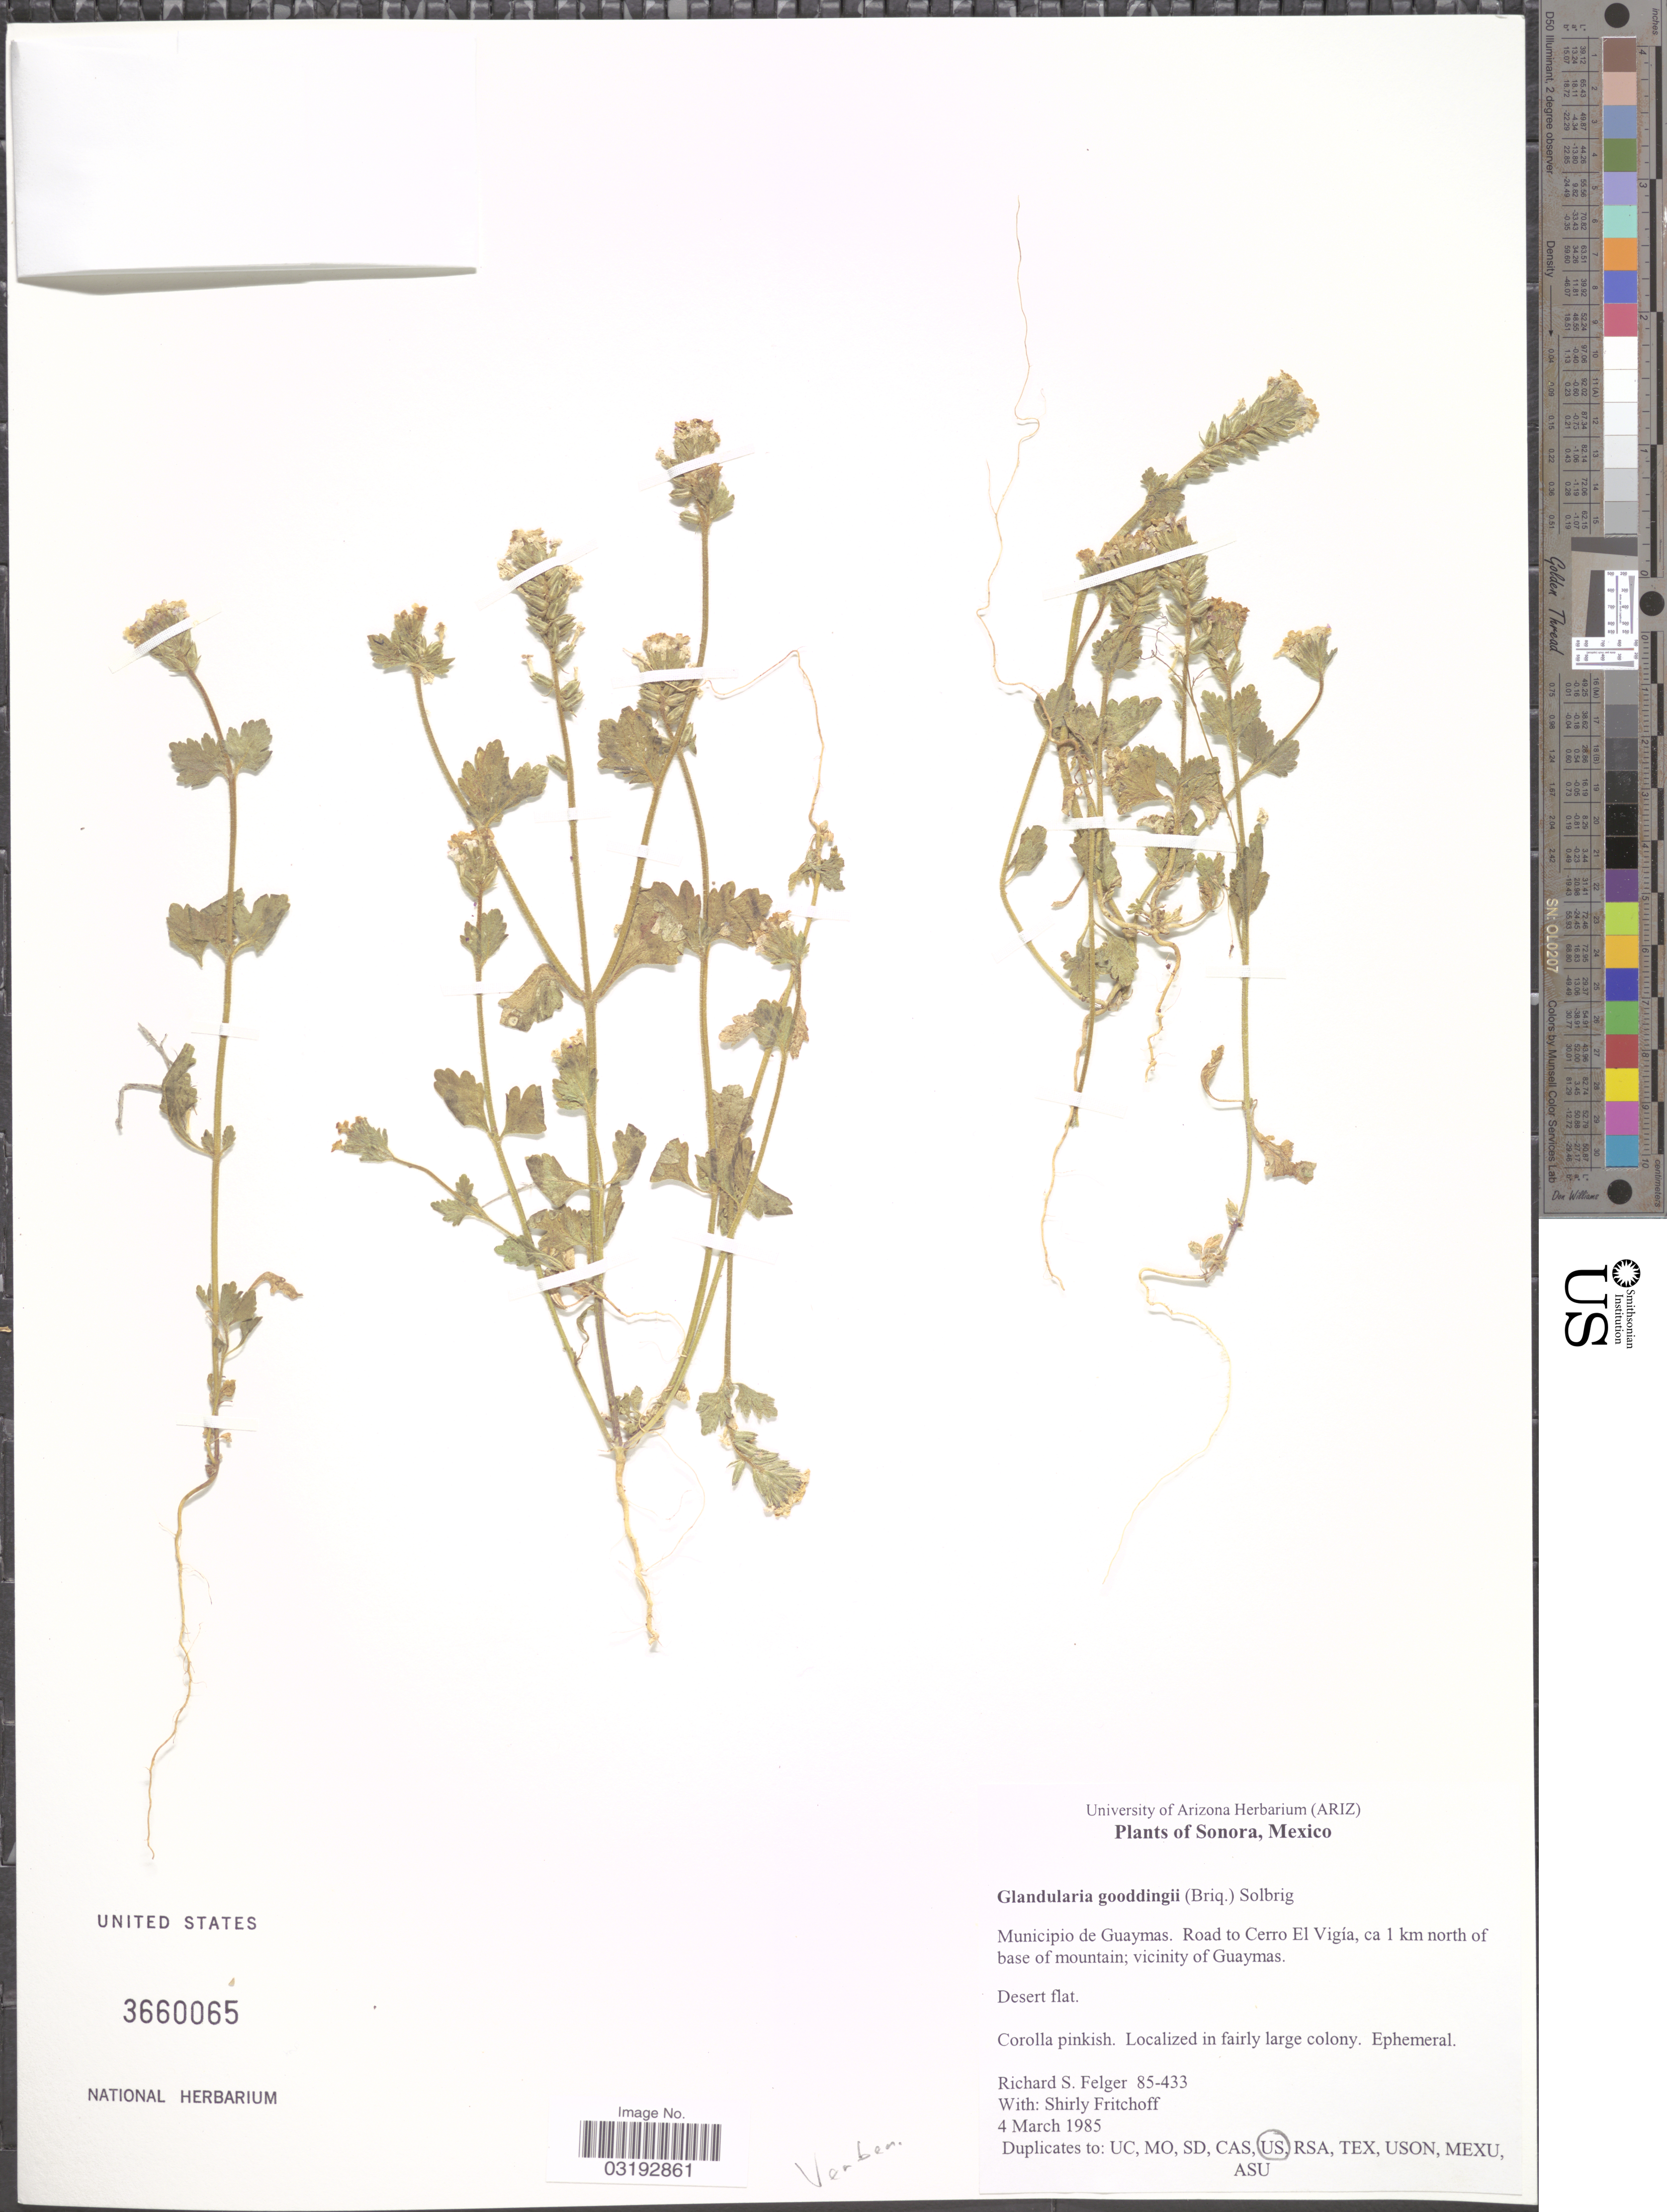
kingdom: Plantae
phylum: Tracheophyta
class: Magnoliopsida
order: Lamiales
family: Verbenaceae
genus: Verbena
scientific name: Verbena gooddingii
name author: Briq.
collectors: R. S. Felger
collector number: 85-433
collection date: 1985-03-04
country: Mexico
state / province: Sonora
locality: Municipio de Guaymas. Road to Cerro El Vigía, ca 1 km north of base of mountain; vicinity of Guaymas.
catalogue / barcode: US 3660065